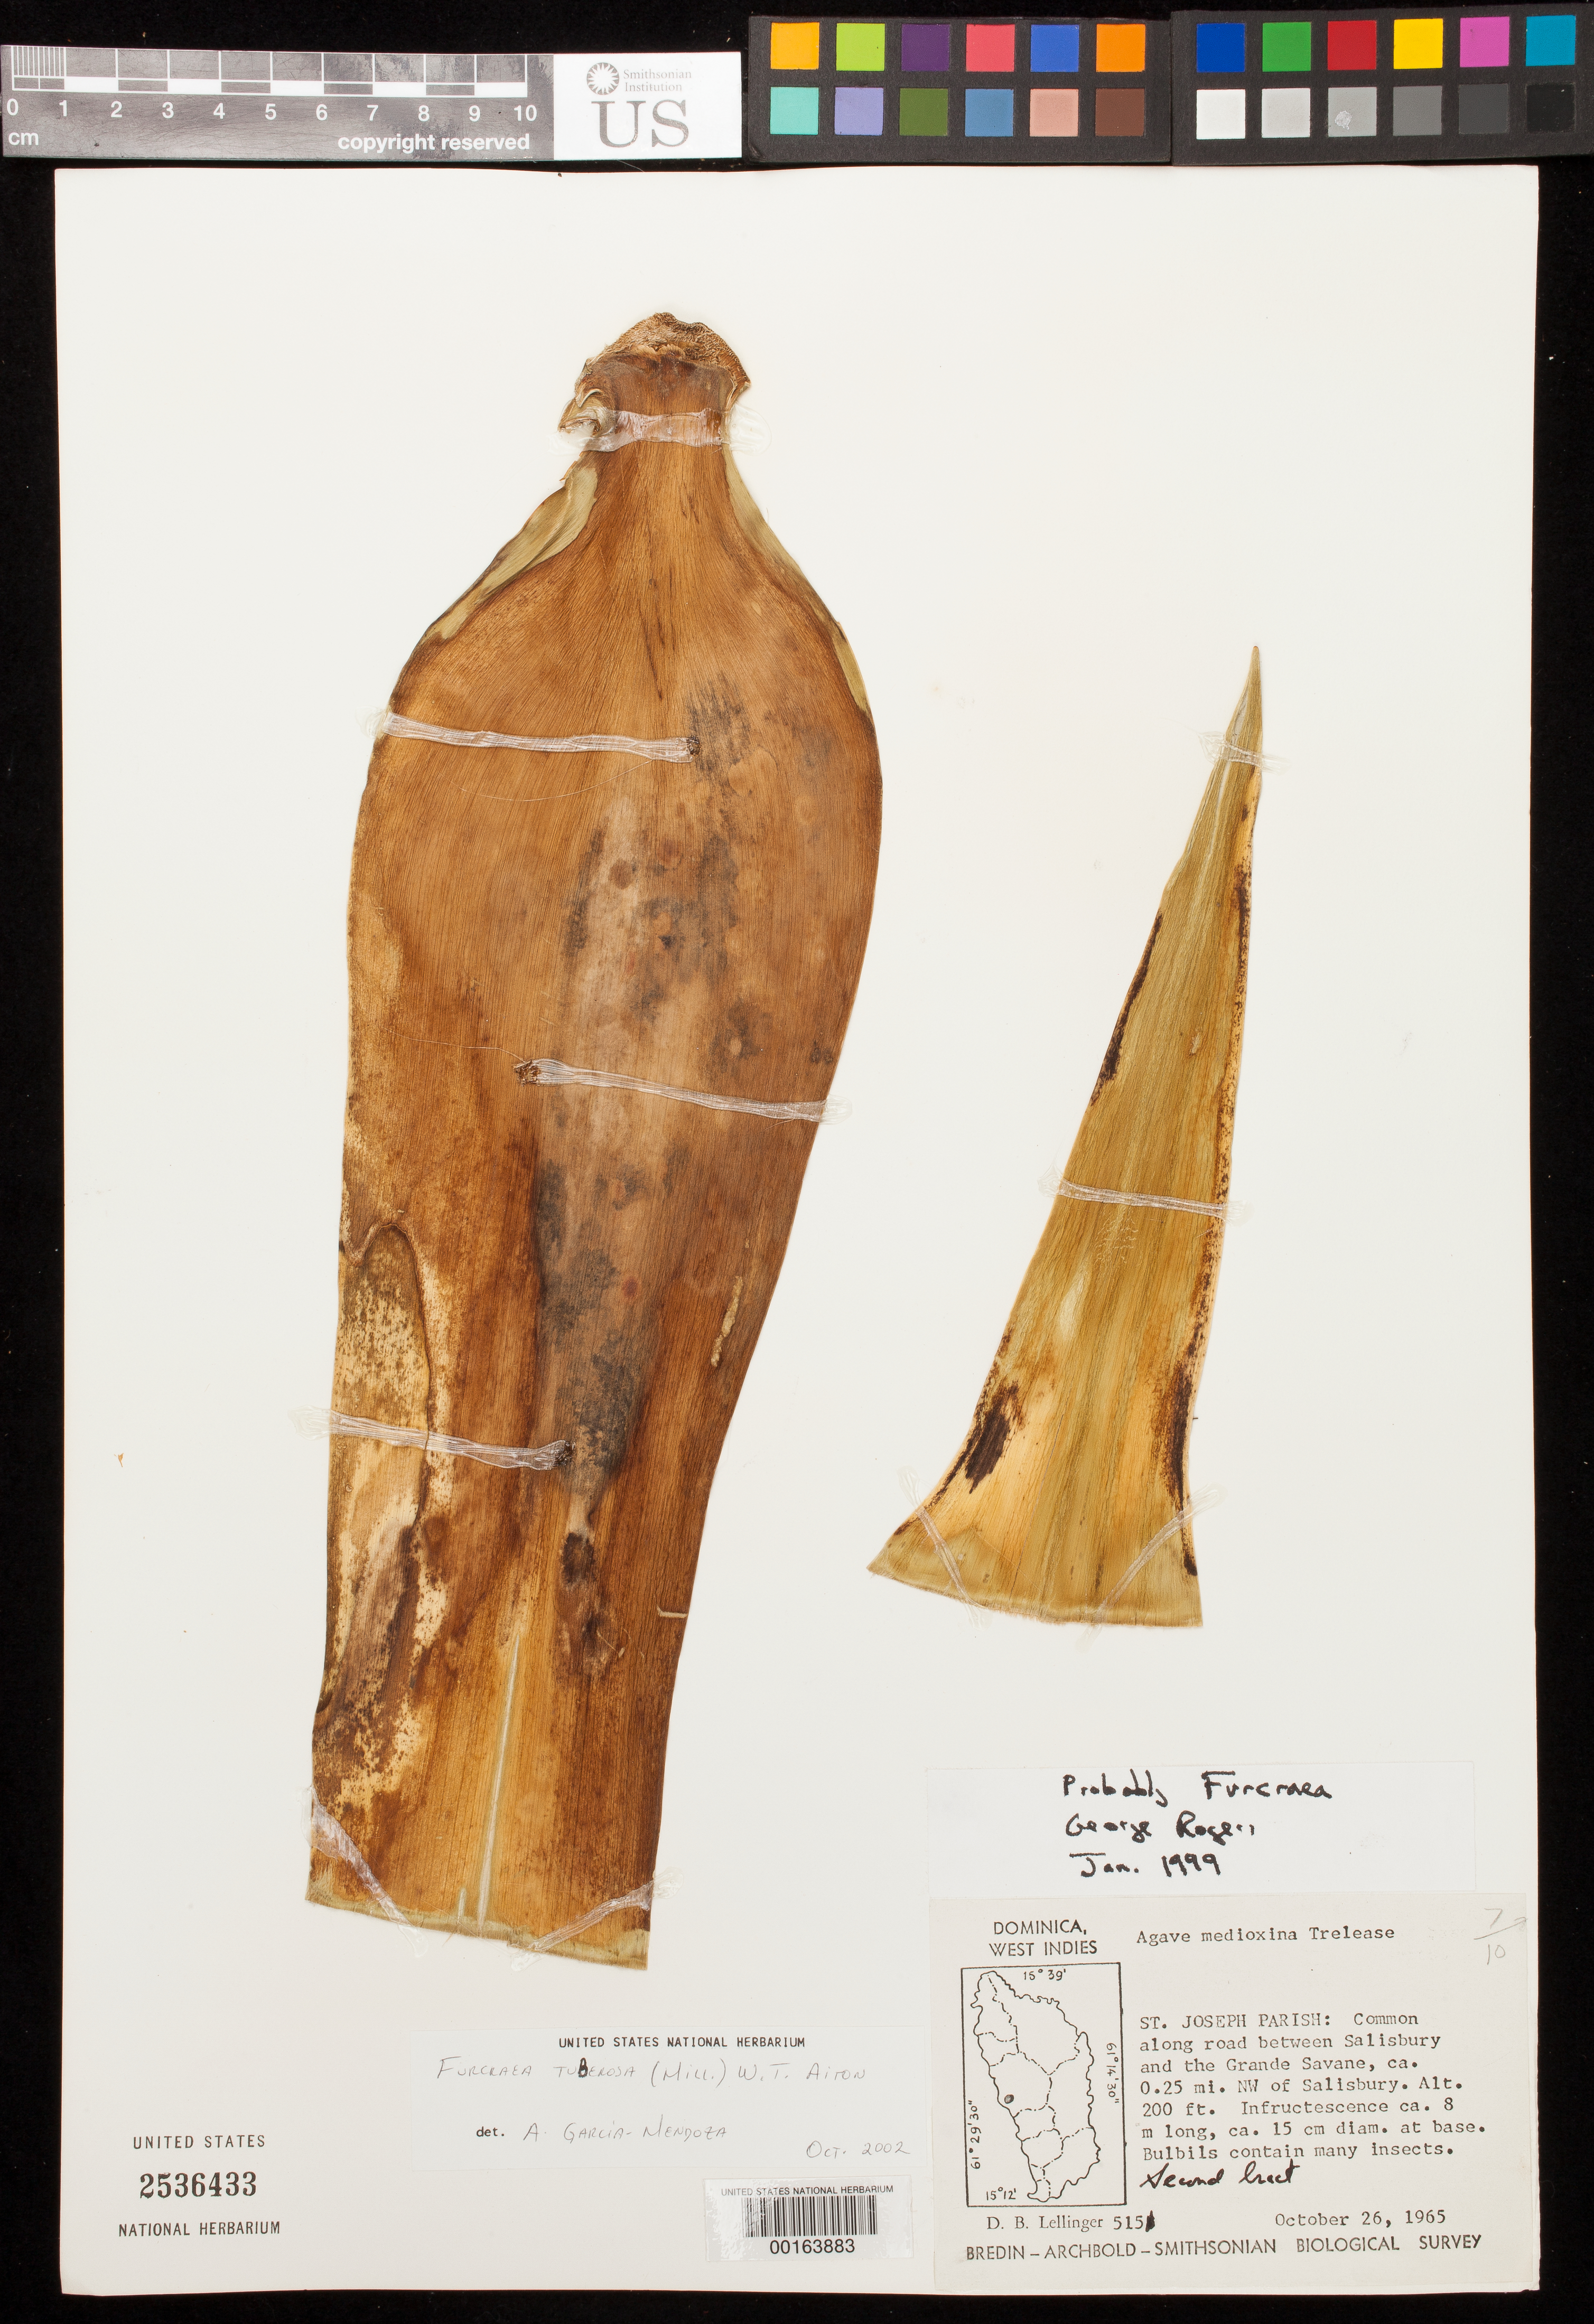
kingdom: Plantae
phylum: Tracheophyta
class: Liliopsida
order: Asparagales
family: Asparagaceae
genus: Furcraea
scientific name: Furcraea tuberosa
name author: (Mill.) W.T. Aiton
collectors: D. B. Lellinger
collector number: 515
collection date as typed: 26 Oct 1965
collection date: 1965-10-26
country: Dominica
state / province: St. Joseph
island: Dominica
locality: Along road between salisbury and the grande savane, ca 0.25 mi nw of salisbury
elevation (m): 61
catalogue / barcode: US 2536433